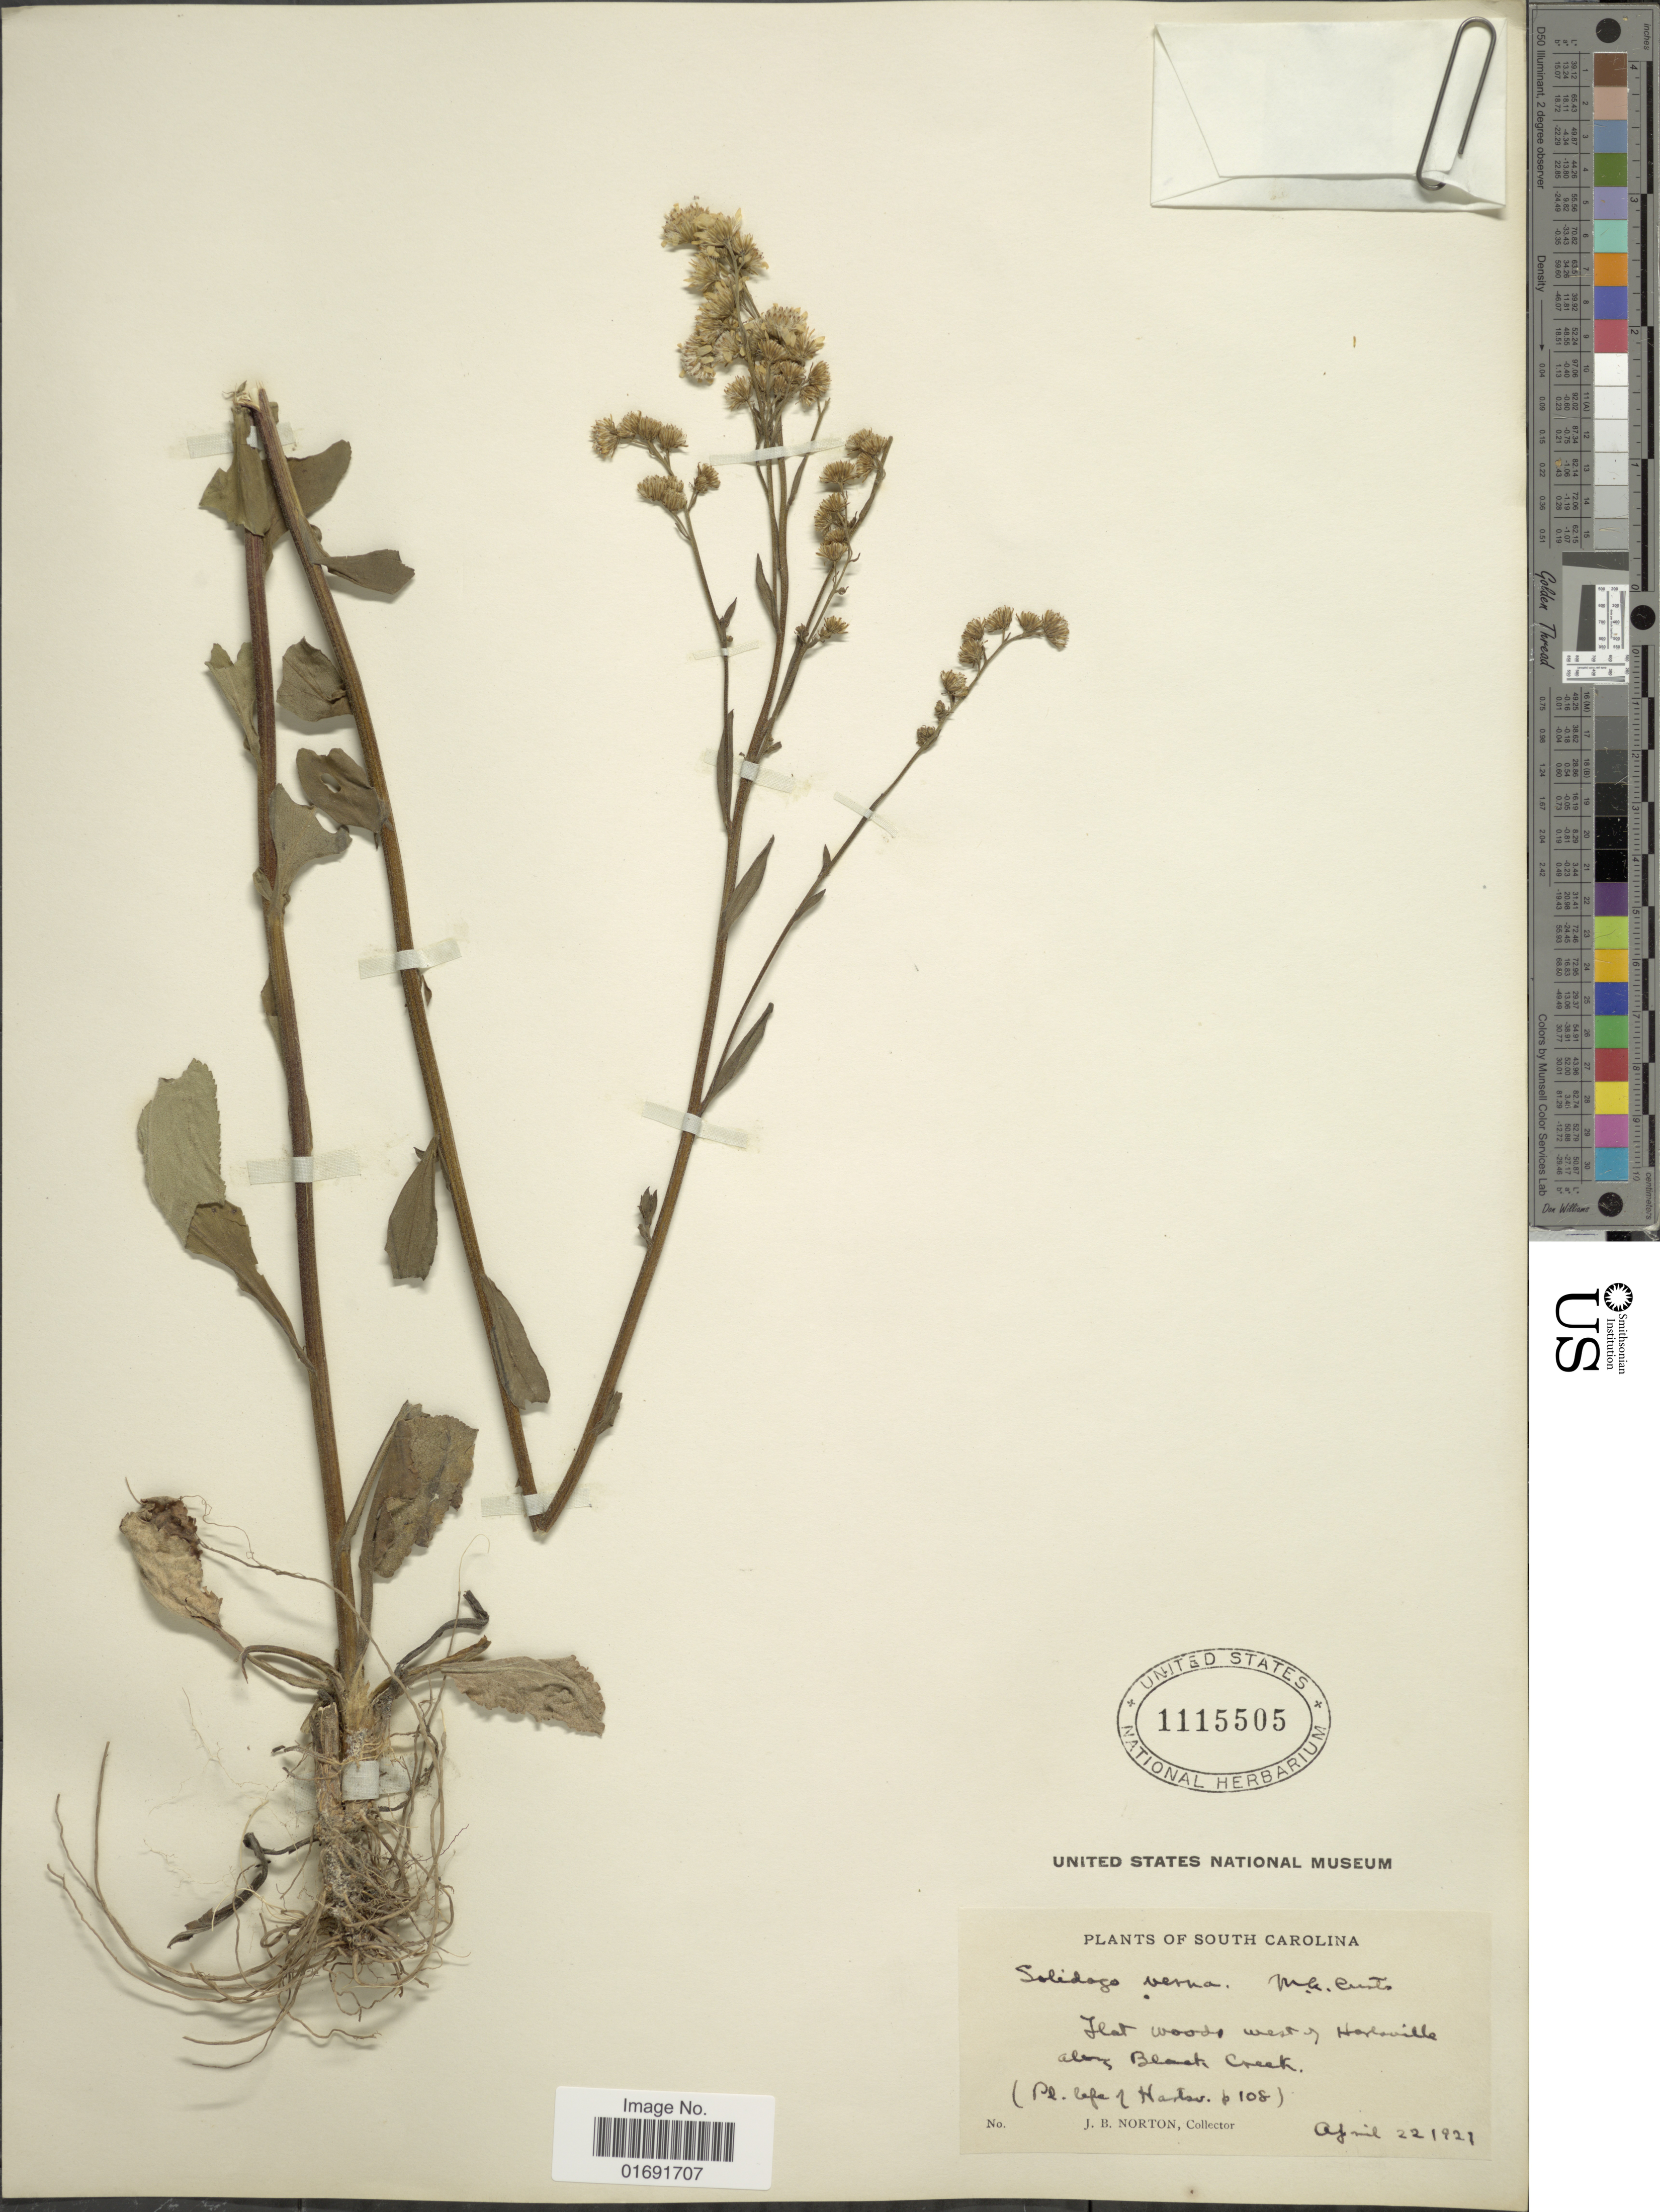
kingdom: Plantae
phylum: Tracheophyta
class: Magnoliopsida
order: Asterales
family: Asteraceae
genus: Solidago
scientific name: Solidago verna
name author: M.A. Curtis ex Torr. & A. Gray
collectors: J. B. Norton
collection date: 1921-04-22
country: United States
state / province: South Carolina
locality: West of Hartsville along Black Creek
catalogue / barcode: US 1115505